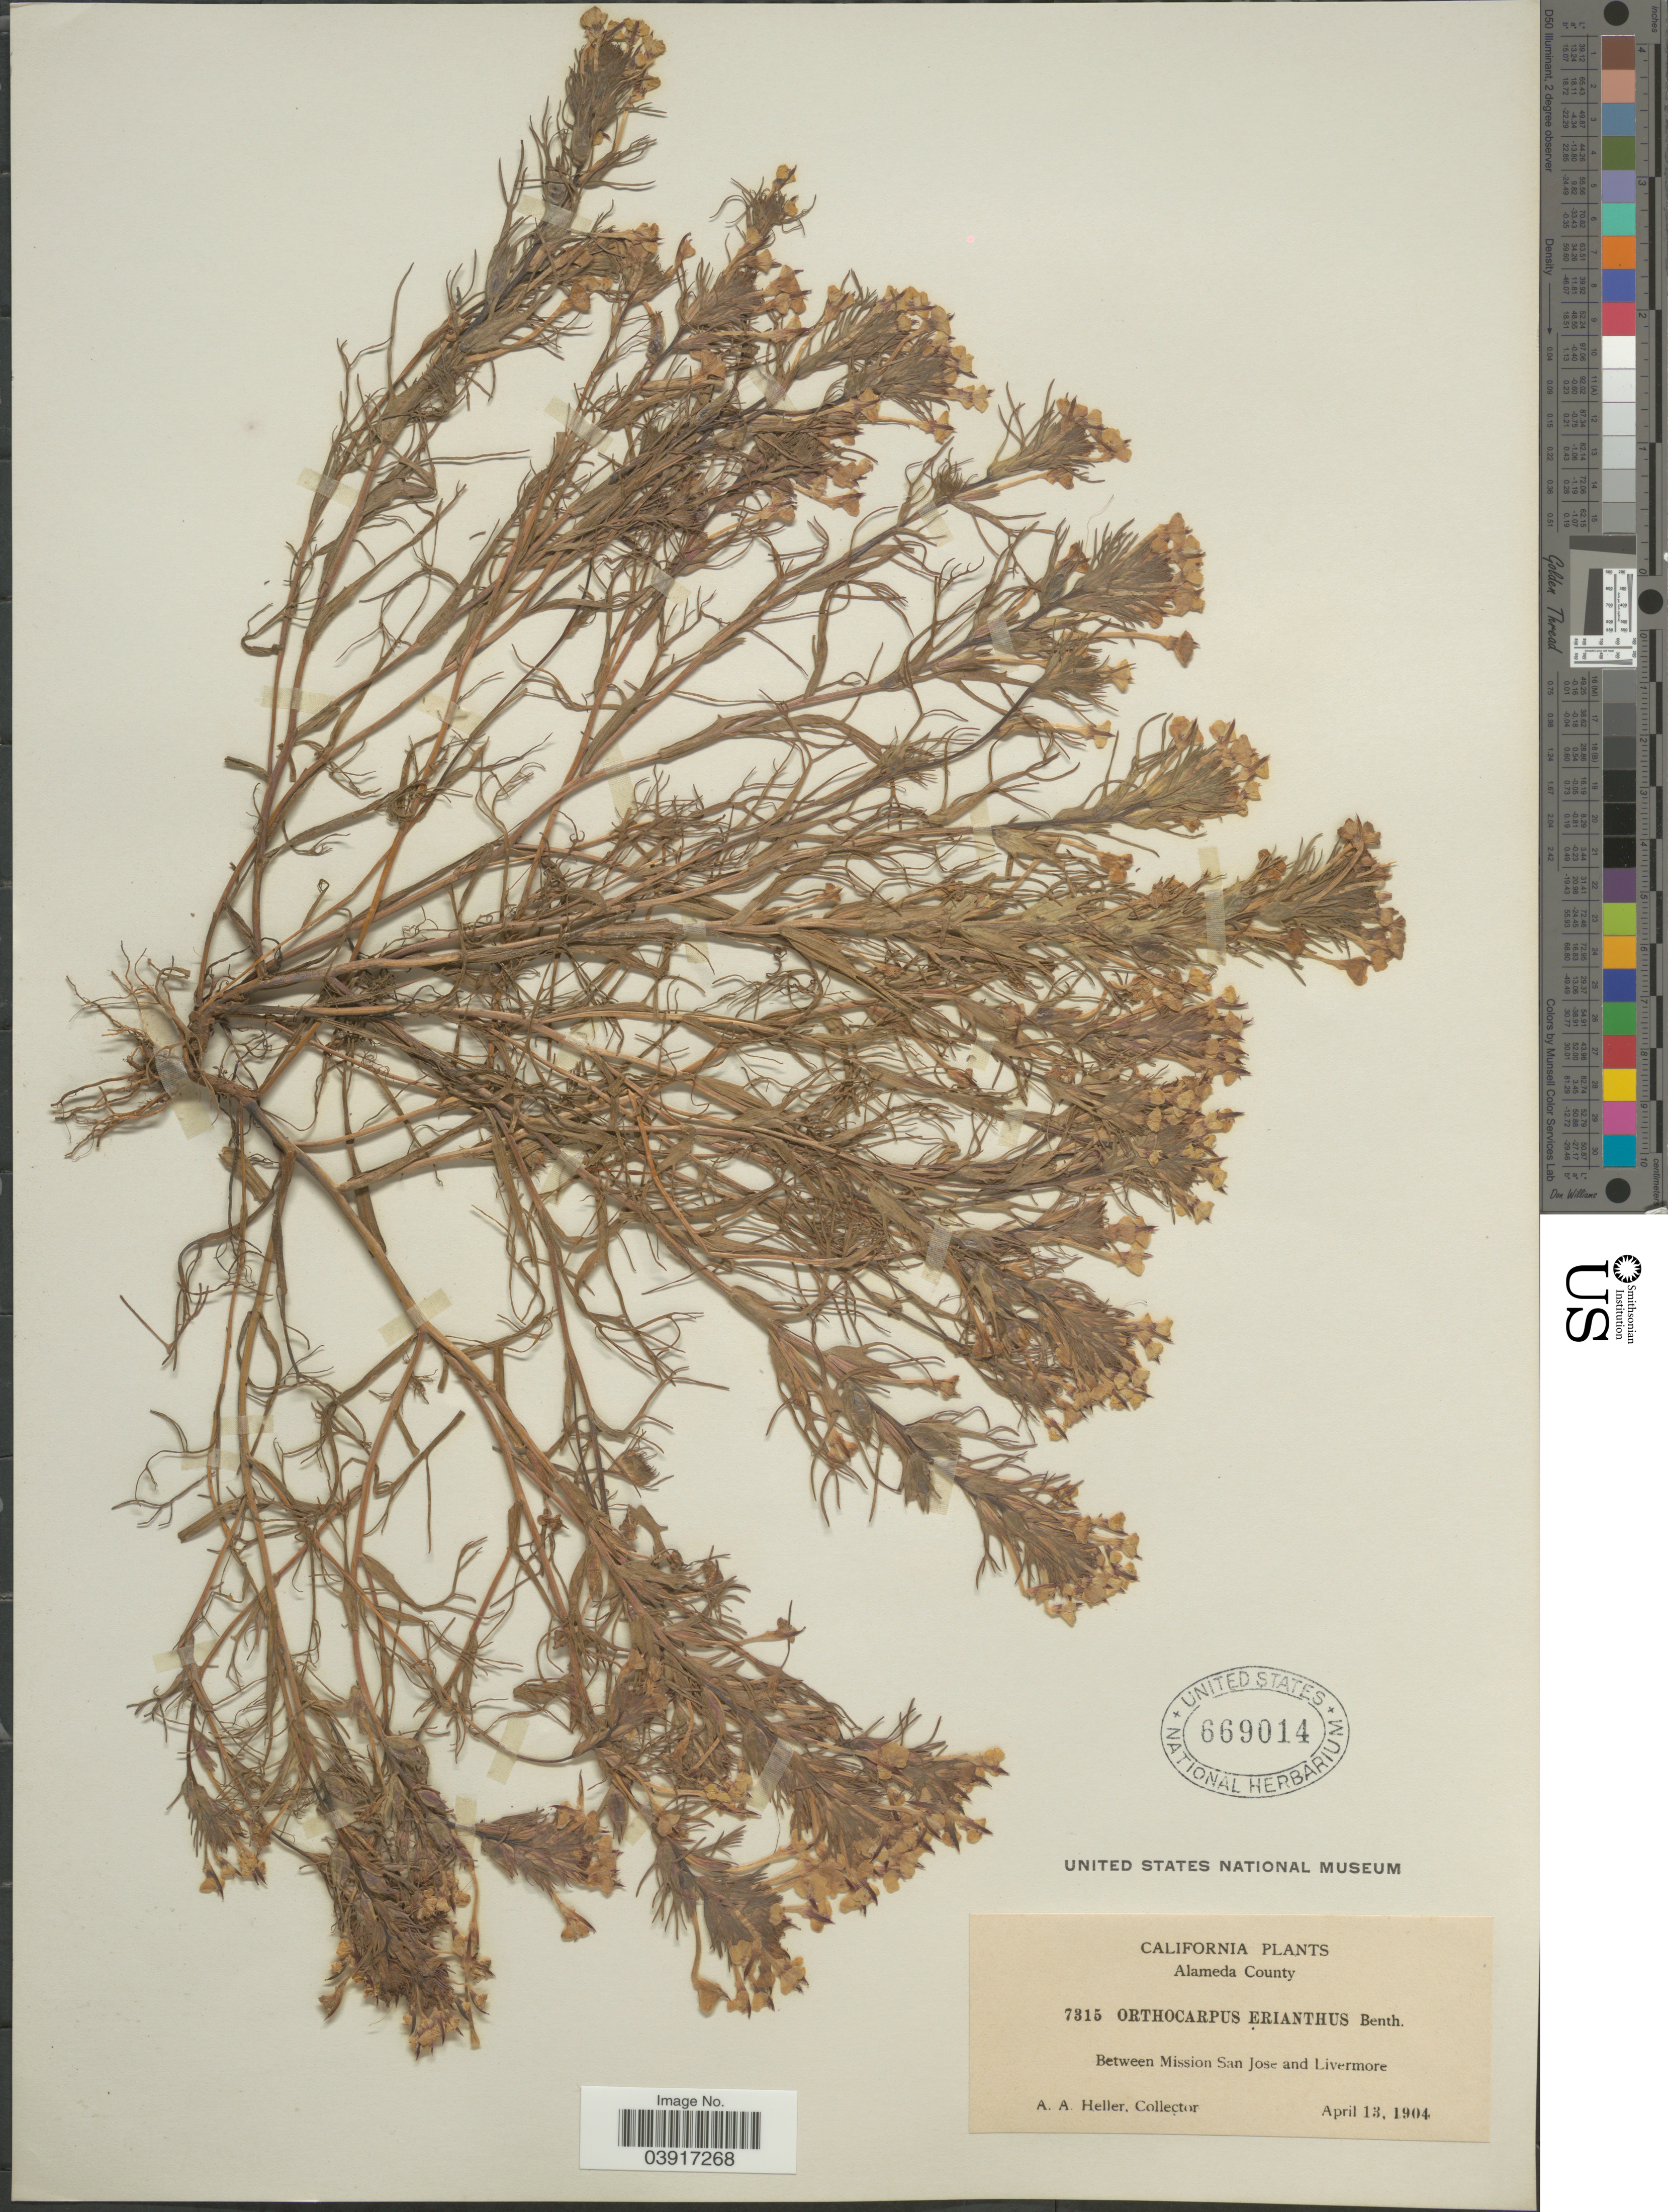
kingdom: Plantae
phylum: Tracheophyta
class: Magnoliopsida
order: Lamiales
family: Orobanchaceae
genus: Orthocarpus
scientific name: Orthocarpus erianthus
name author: Benth.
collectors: A. A. Heller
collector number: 7315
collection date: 1904-04-13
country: United States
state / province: California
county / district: Alameda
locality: Alameda County. Between Mission San Jose and Livermore.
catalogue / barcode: US 669014